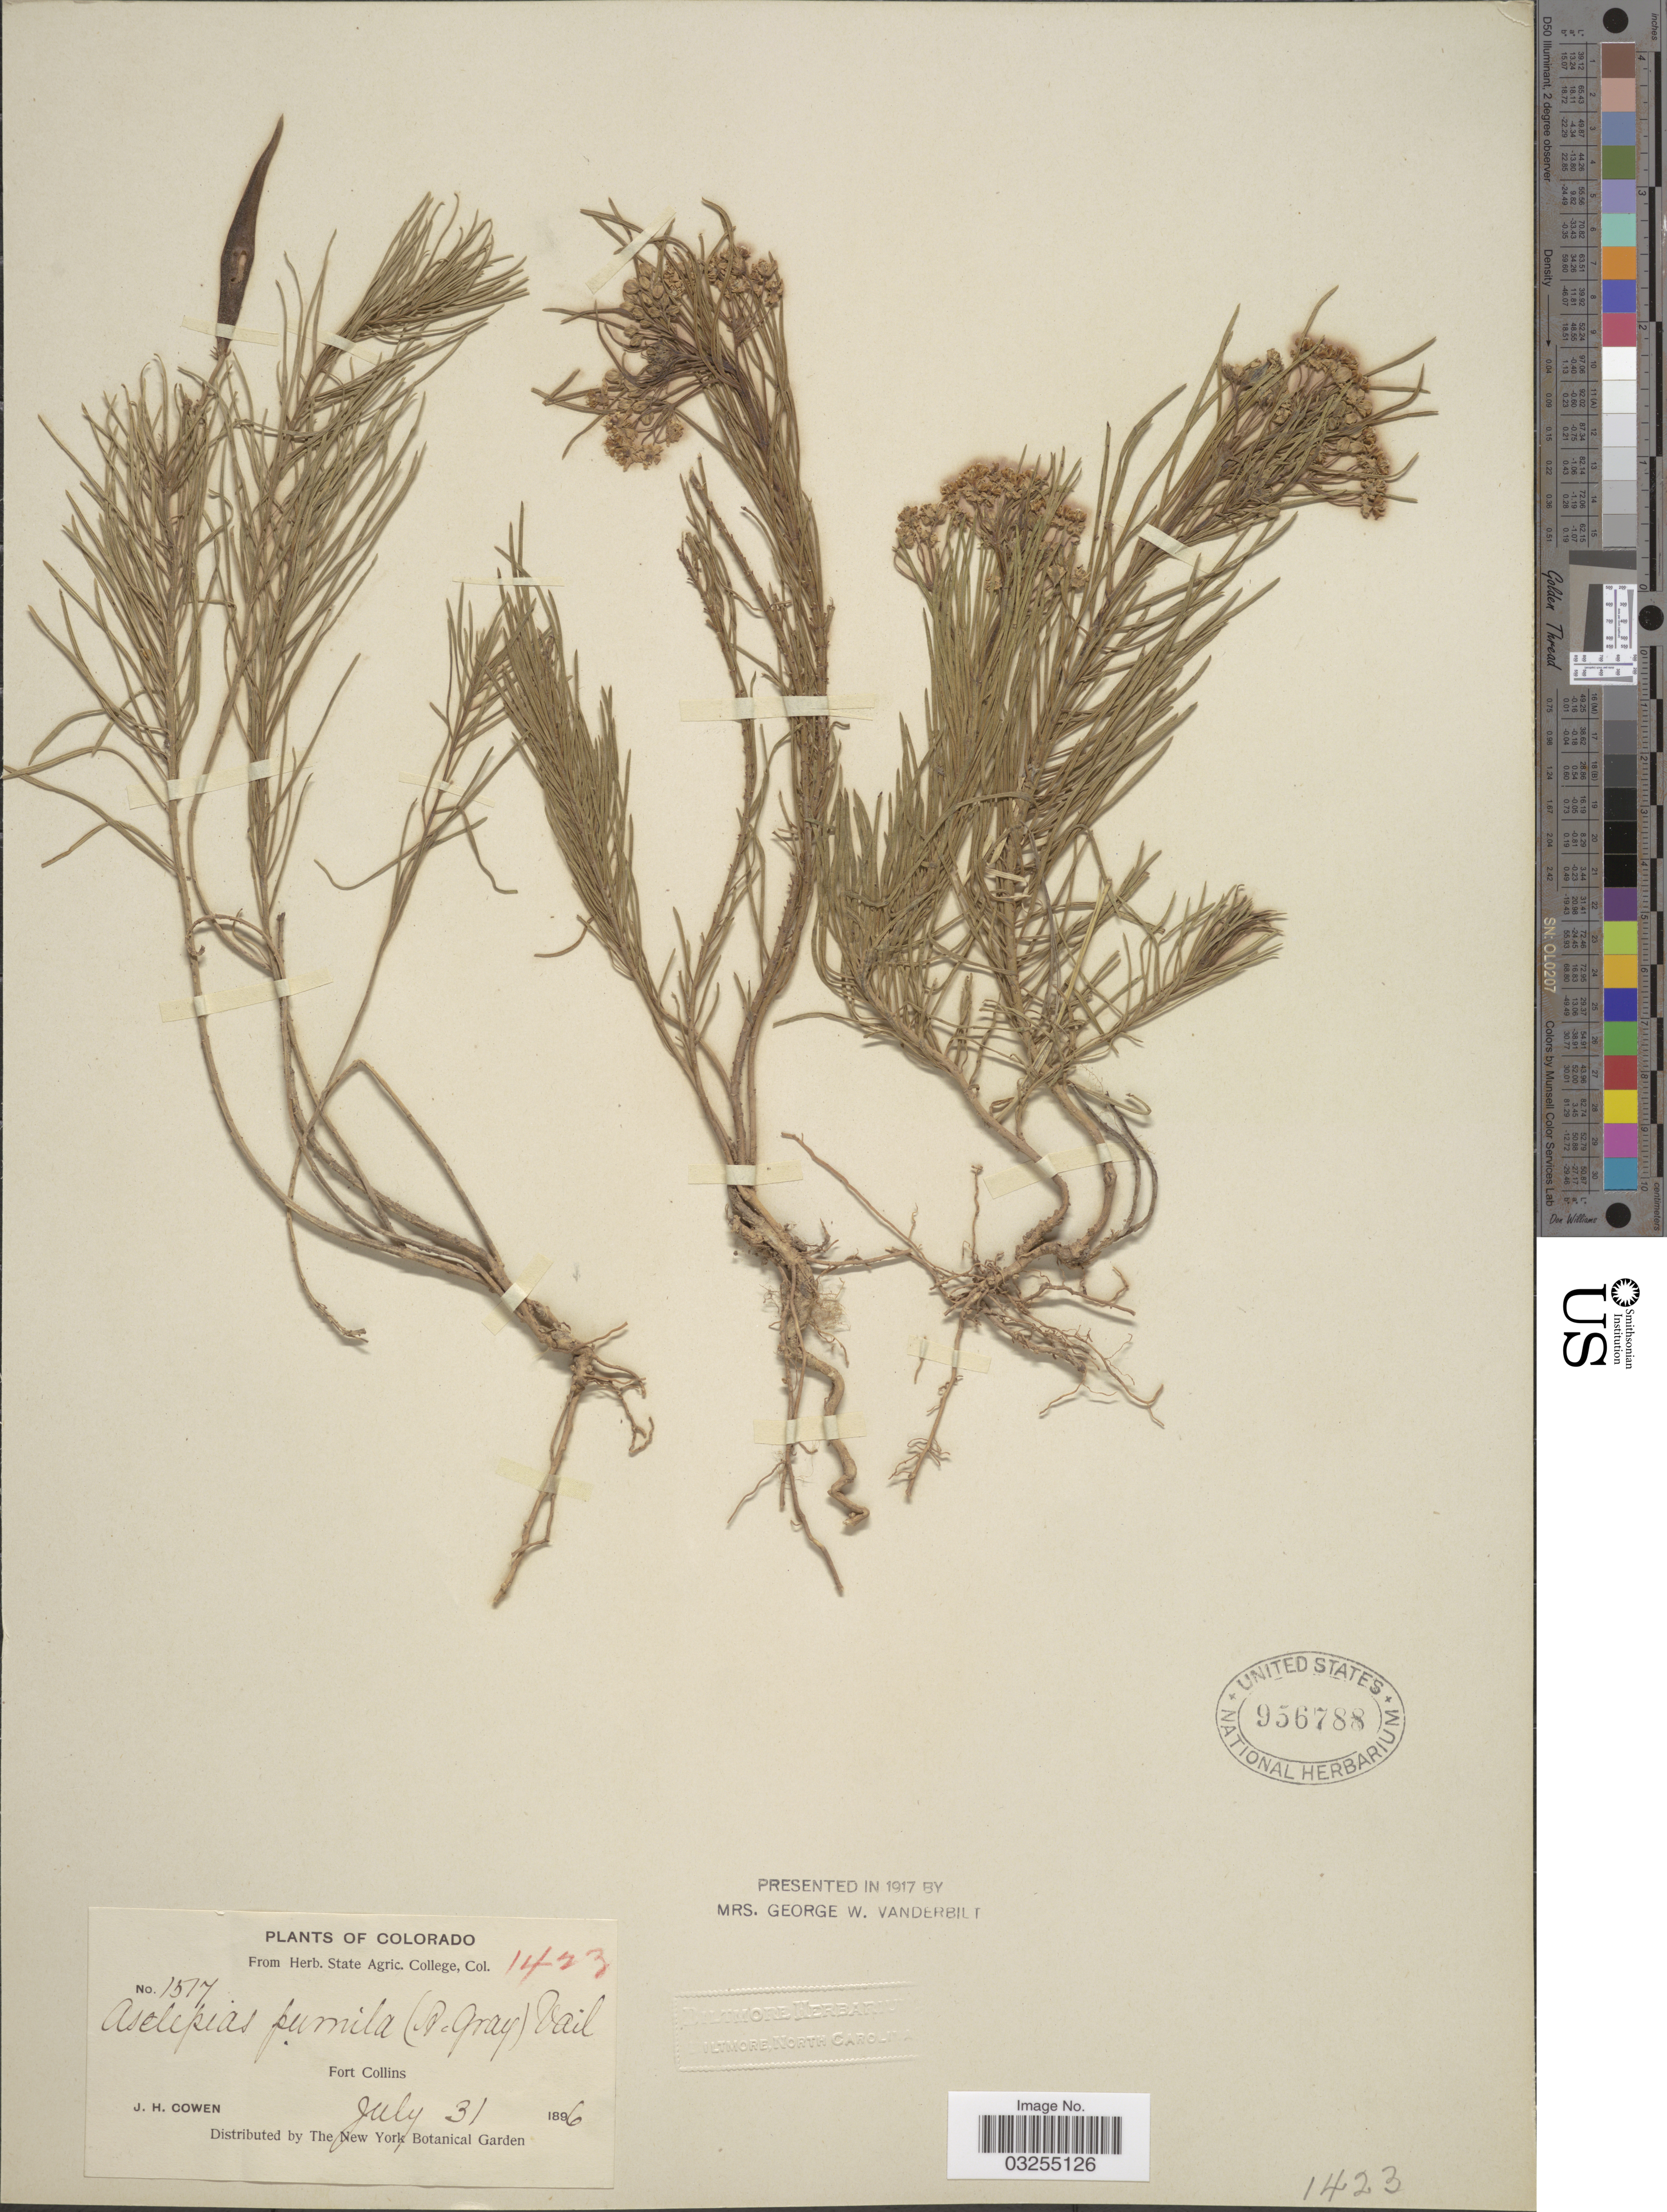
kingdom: Plantae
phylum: Tracheophyta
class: Magnoliopsida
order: Gentianales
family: Apocynaceae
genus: Asclepias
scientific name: Asclepias pumila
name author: (A. Gray) Vail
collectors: J. H. Cowen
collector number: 1517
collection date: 1896-07-31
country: United States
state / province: Colorado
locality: Fort Collins.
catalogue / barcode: US 956788